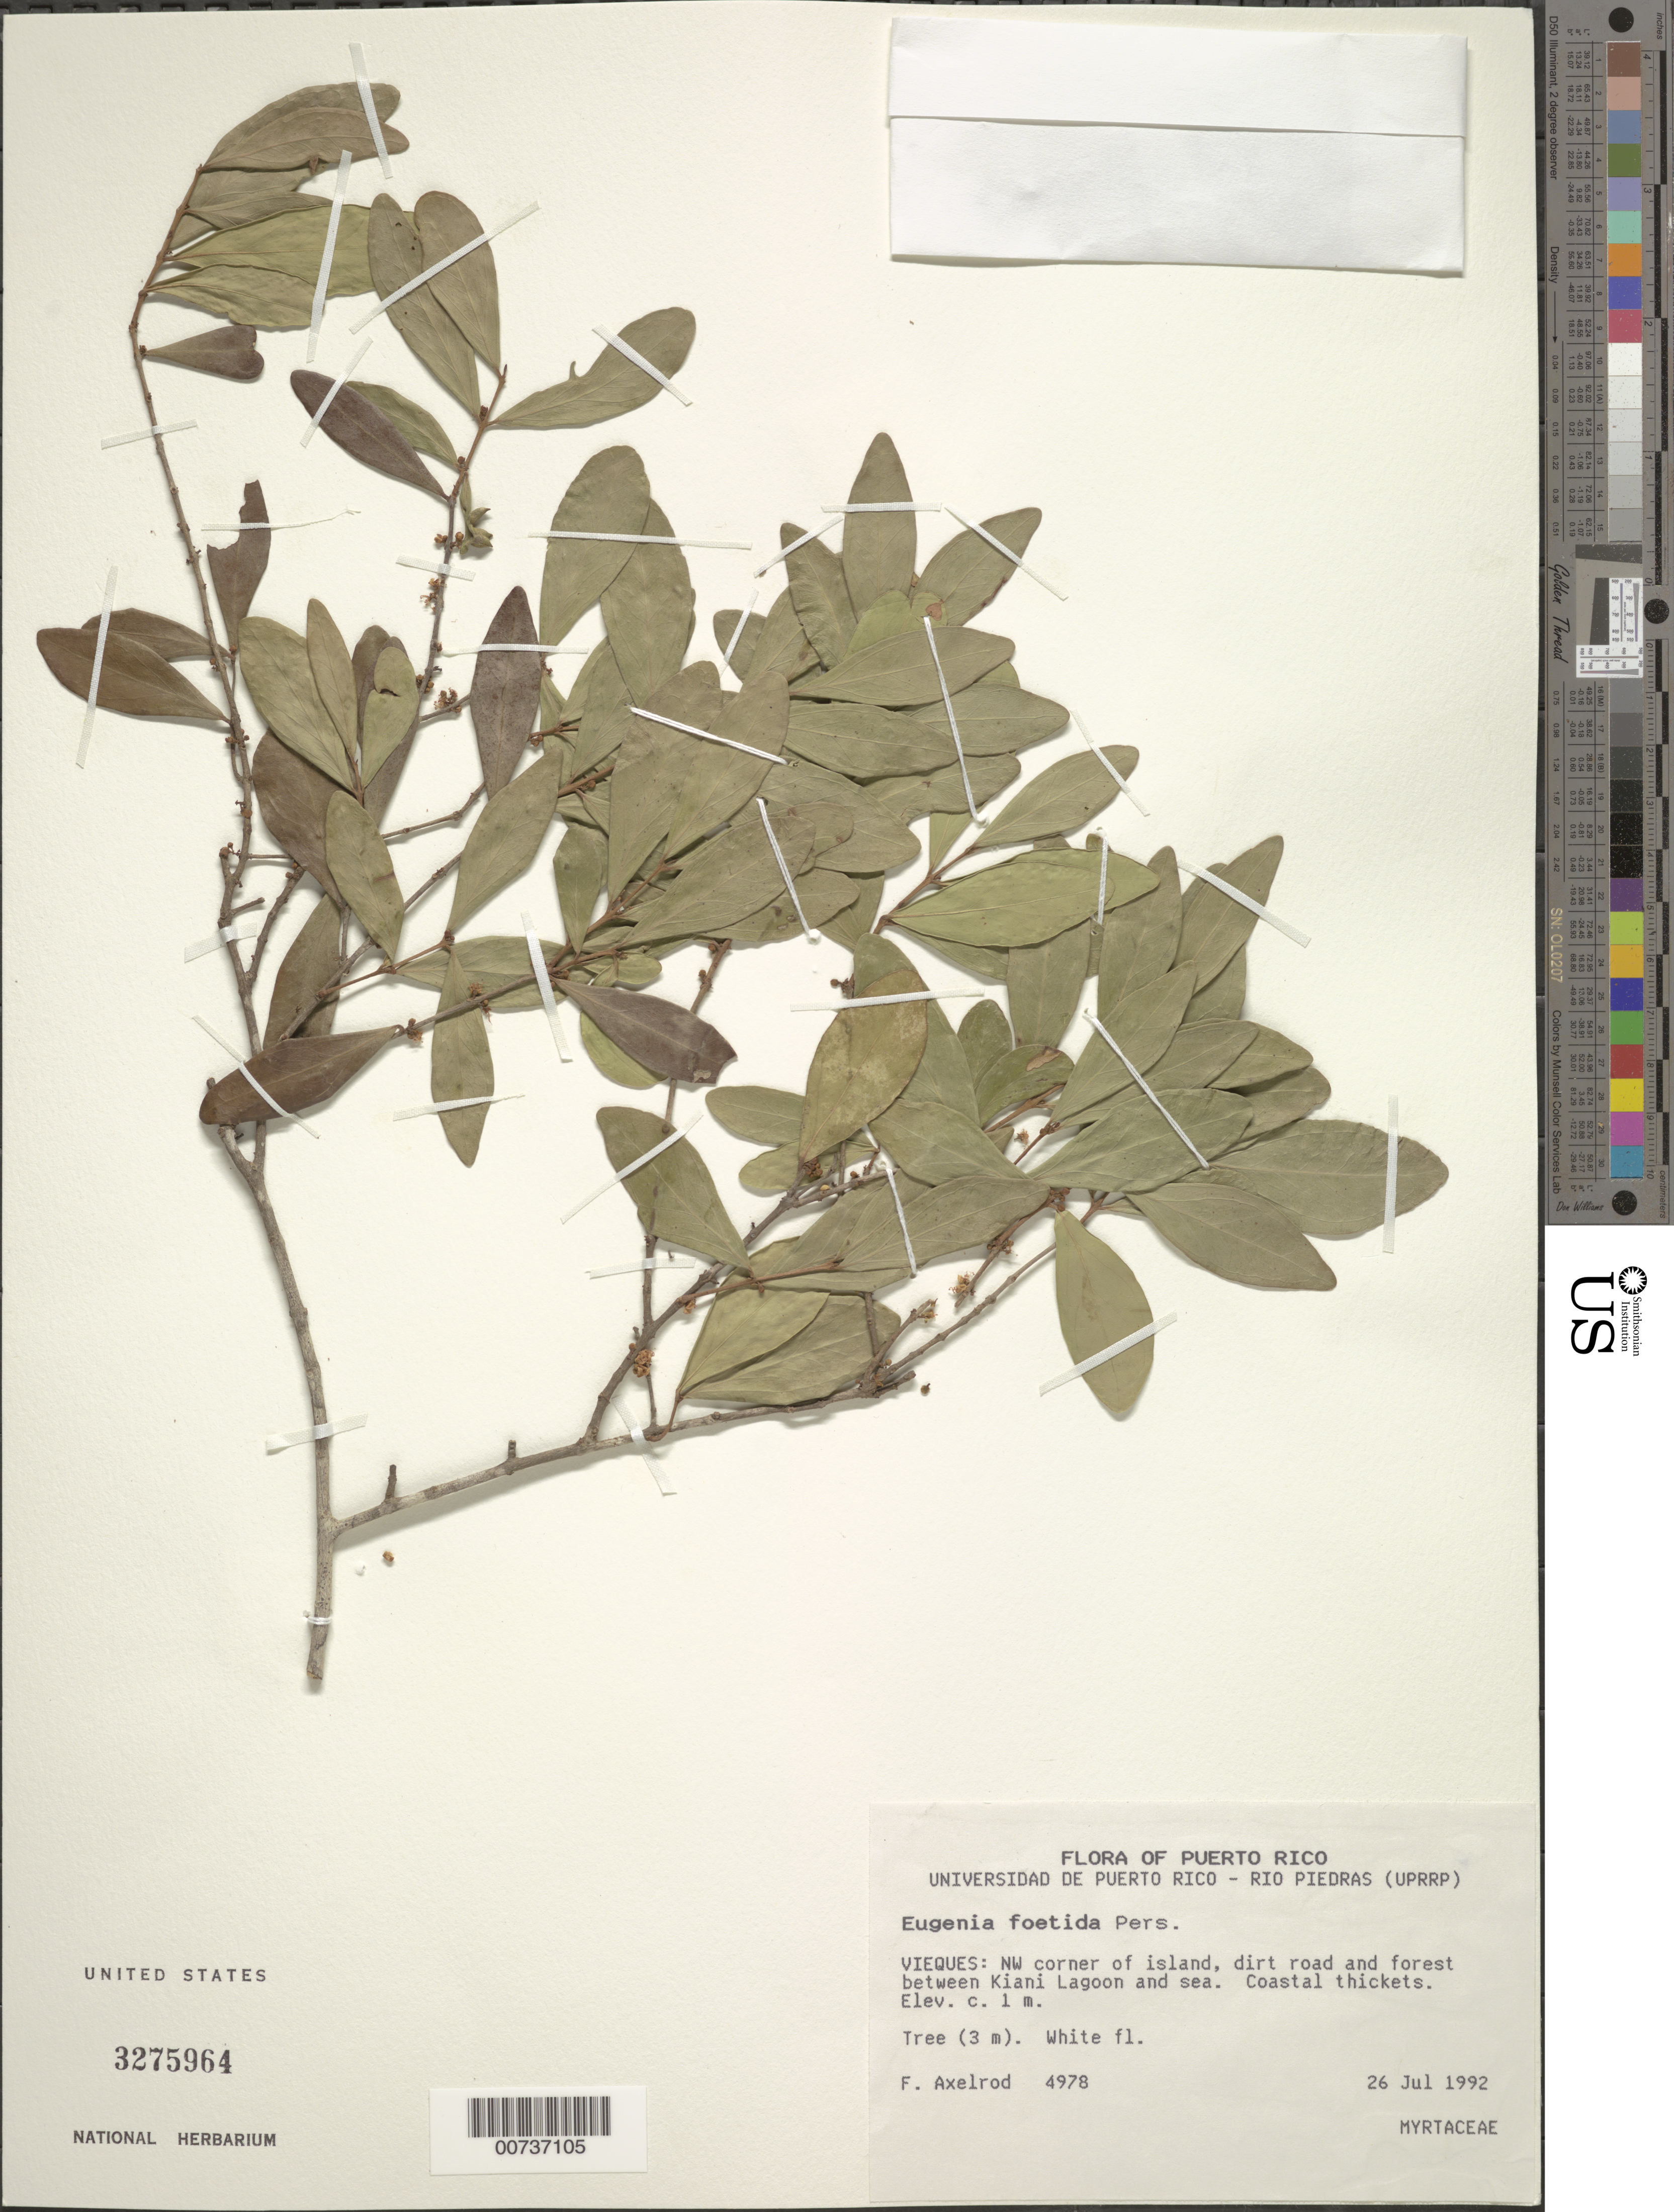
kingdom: Plantae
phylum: Tracheophyta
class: Magnoliopsida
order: Myrtales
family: Myrtaceae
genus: Eugenia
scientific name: Eugenia foetida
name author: Pers.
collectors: F. S. Axelrod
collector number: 4978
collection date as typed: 26 Jul 1992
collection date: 1992-07-26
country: Puerto Rico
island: Vieques I.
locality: Nw corner of island, dirt road and forest between Kiani Lagoon and sea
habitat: Coastal thickets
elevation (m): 1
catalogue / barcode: US 3275964